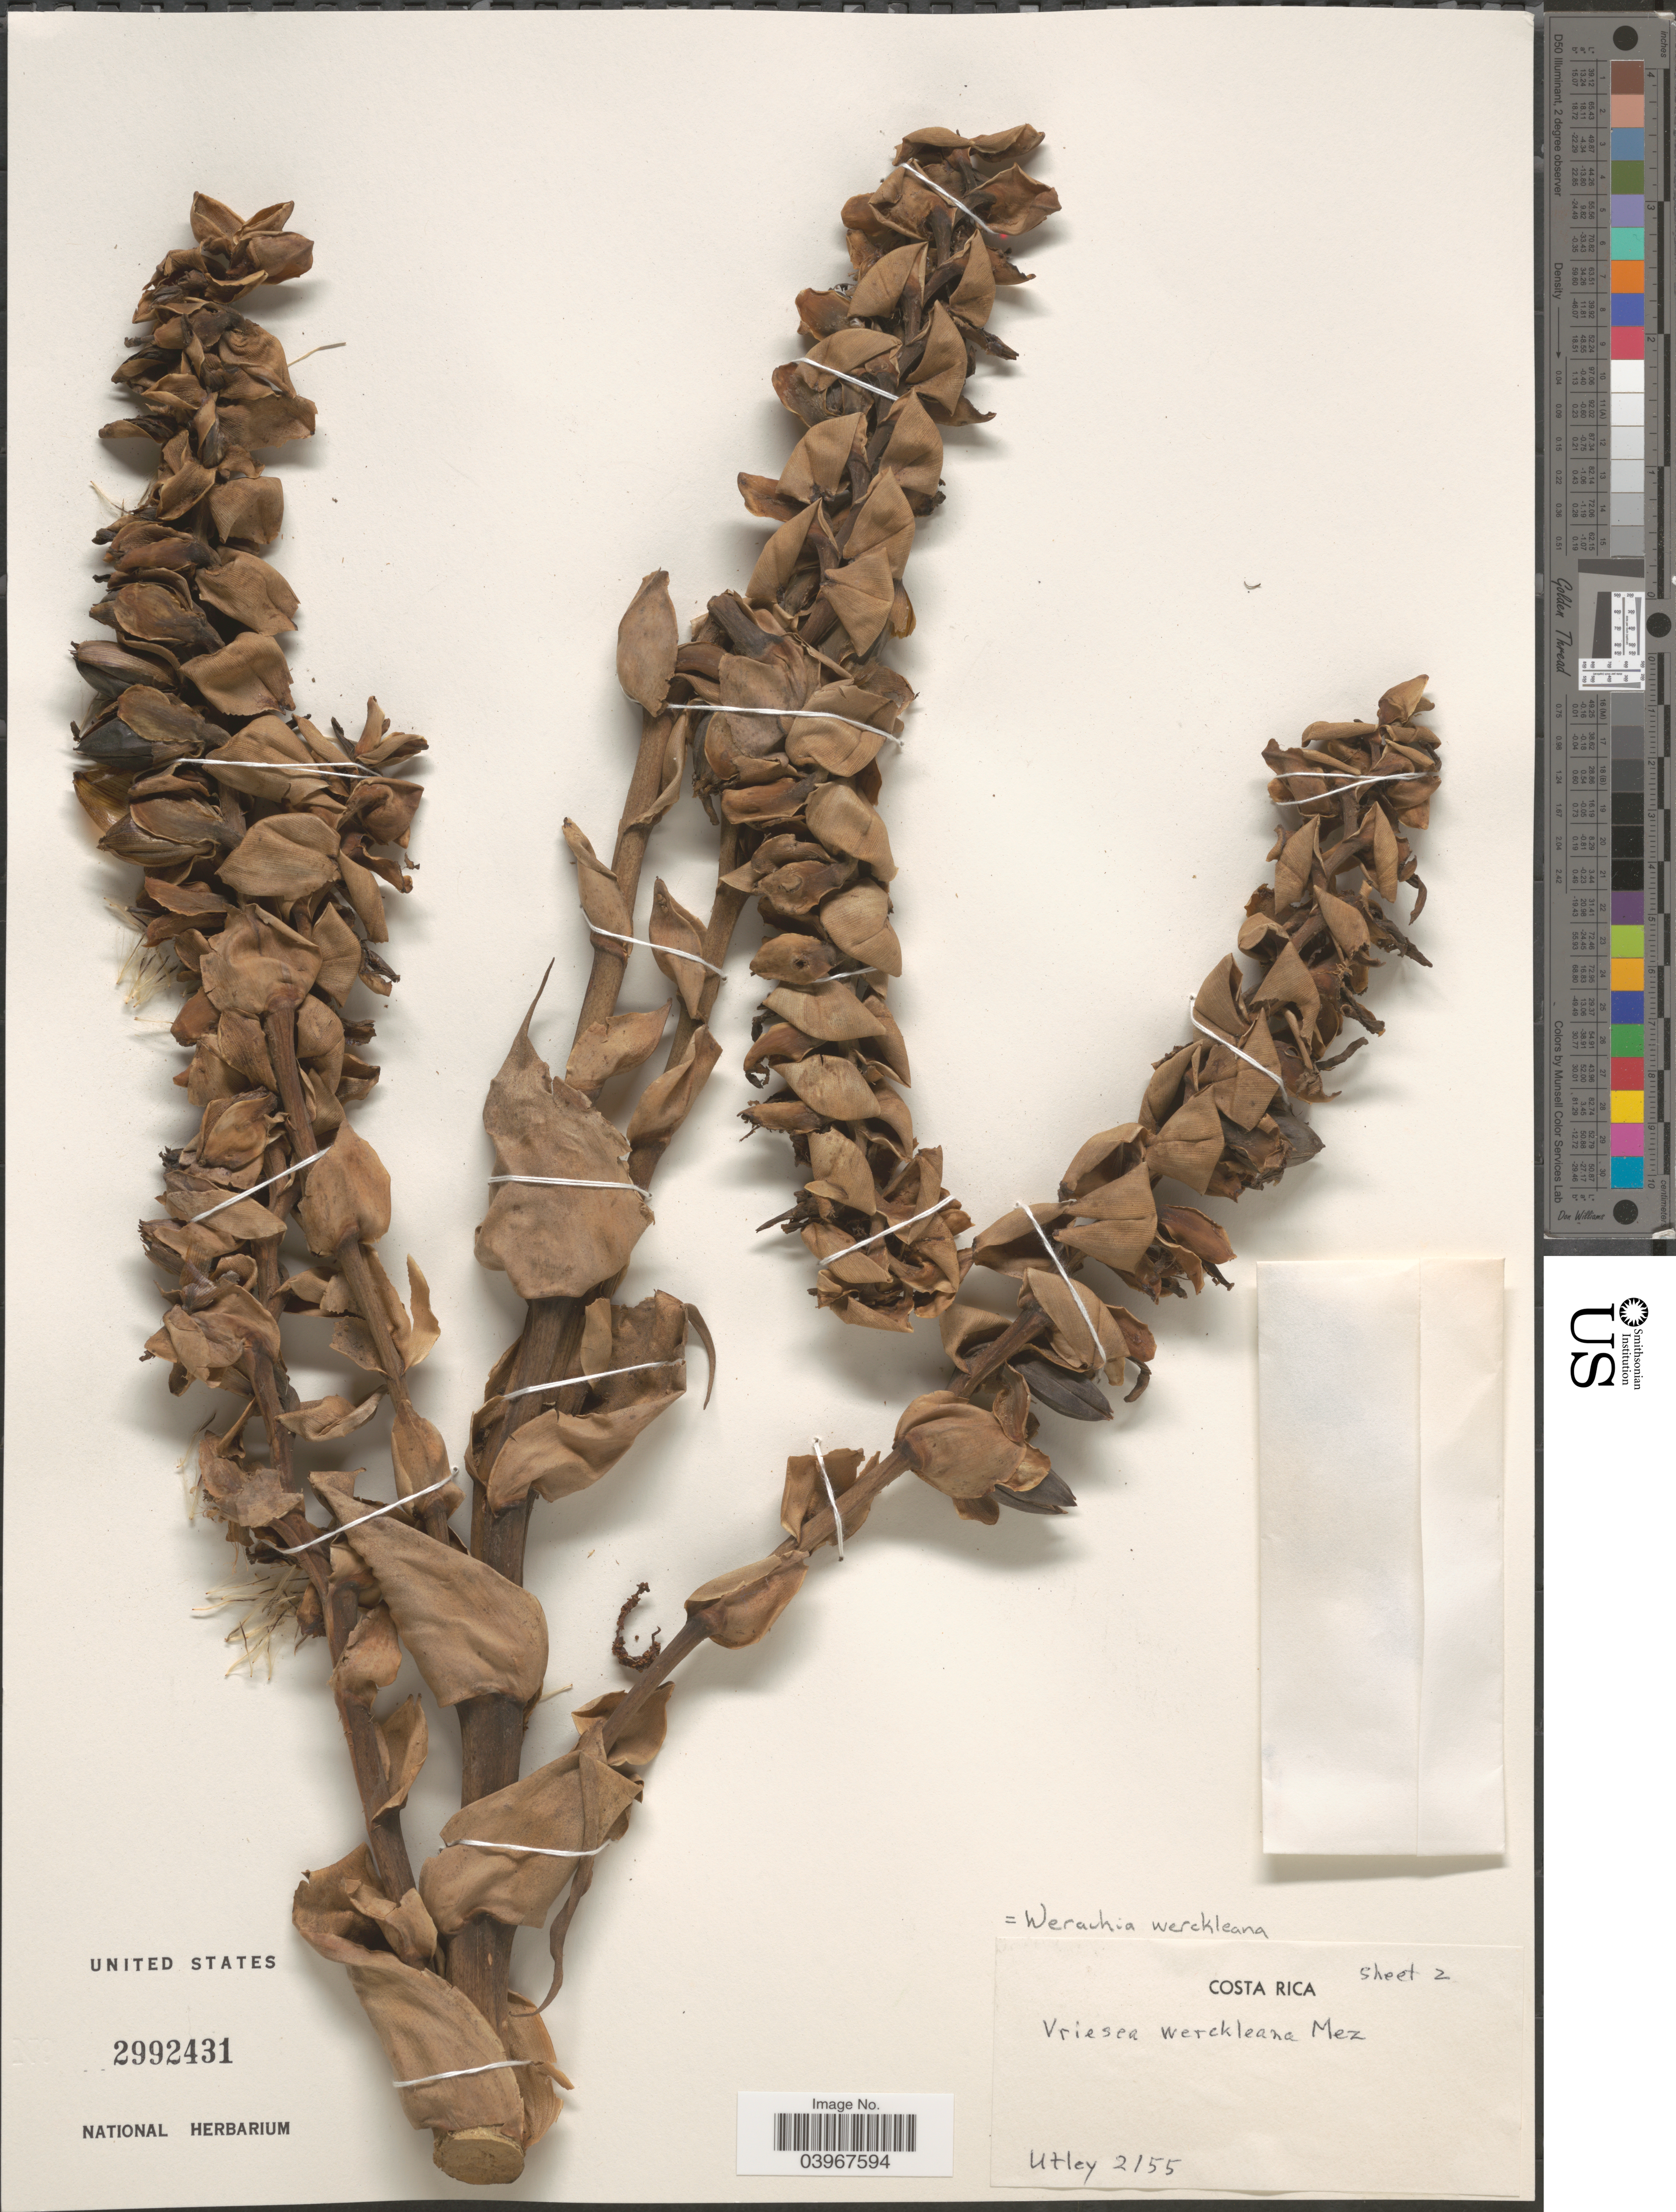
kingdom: Plantae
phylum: Tracheophyta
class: Liliopsida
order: Poales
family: Bromeliaceae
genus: Werauhia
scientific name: Werauhia werckleana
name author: (Mez) J.R. Grant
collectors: Utley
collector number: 2155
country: Costa Rica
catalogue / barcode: US 2992431